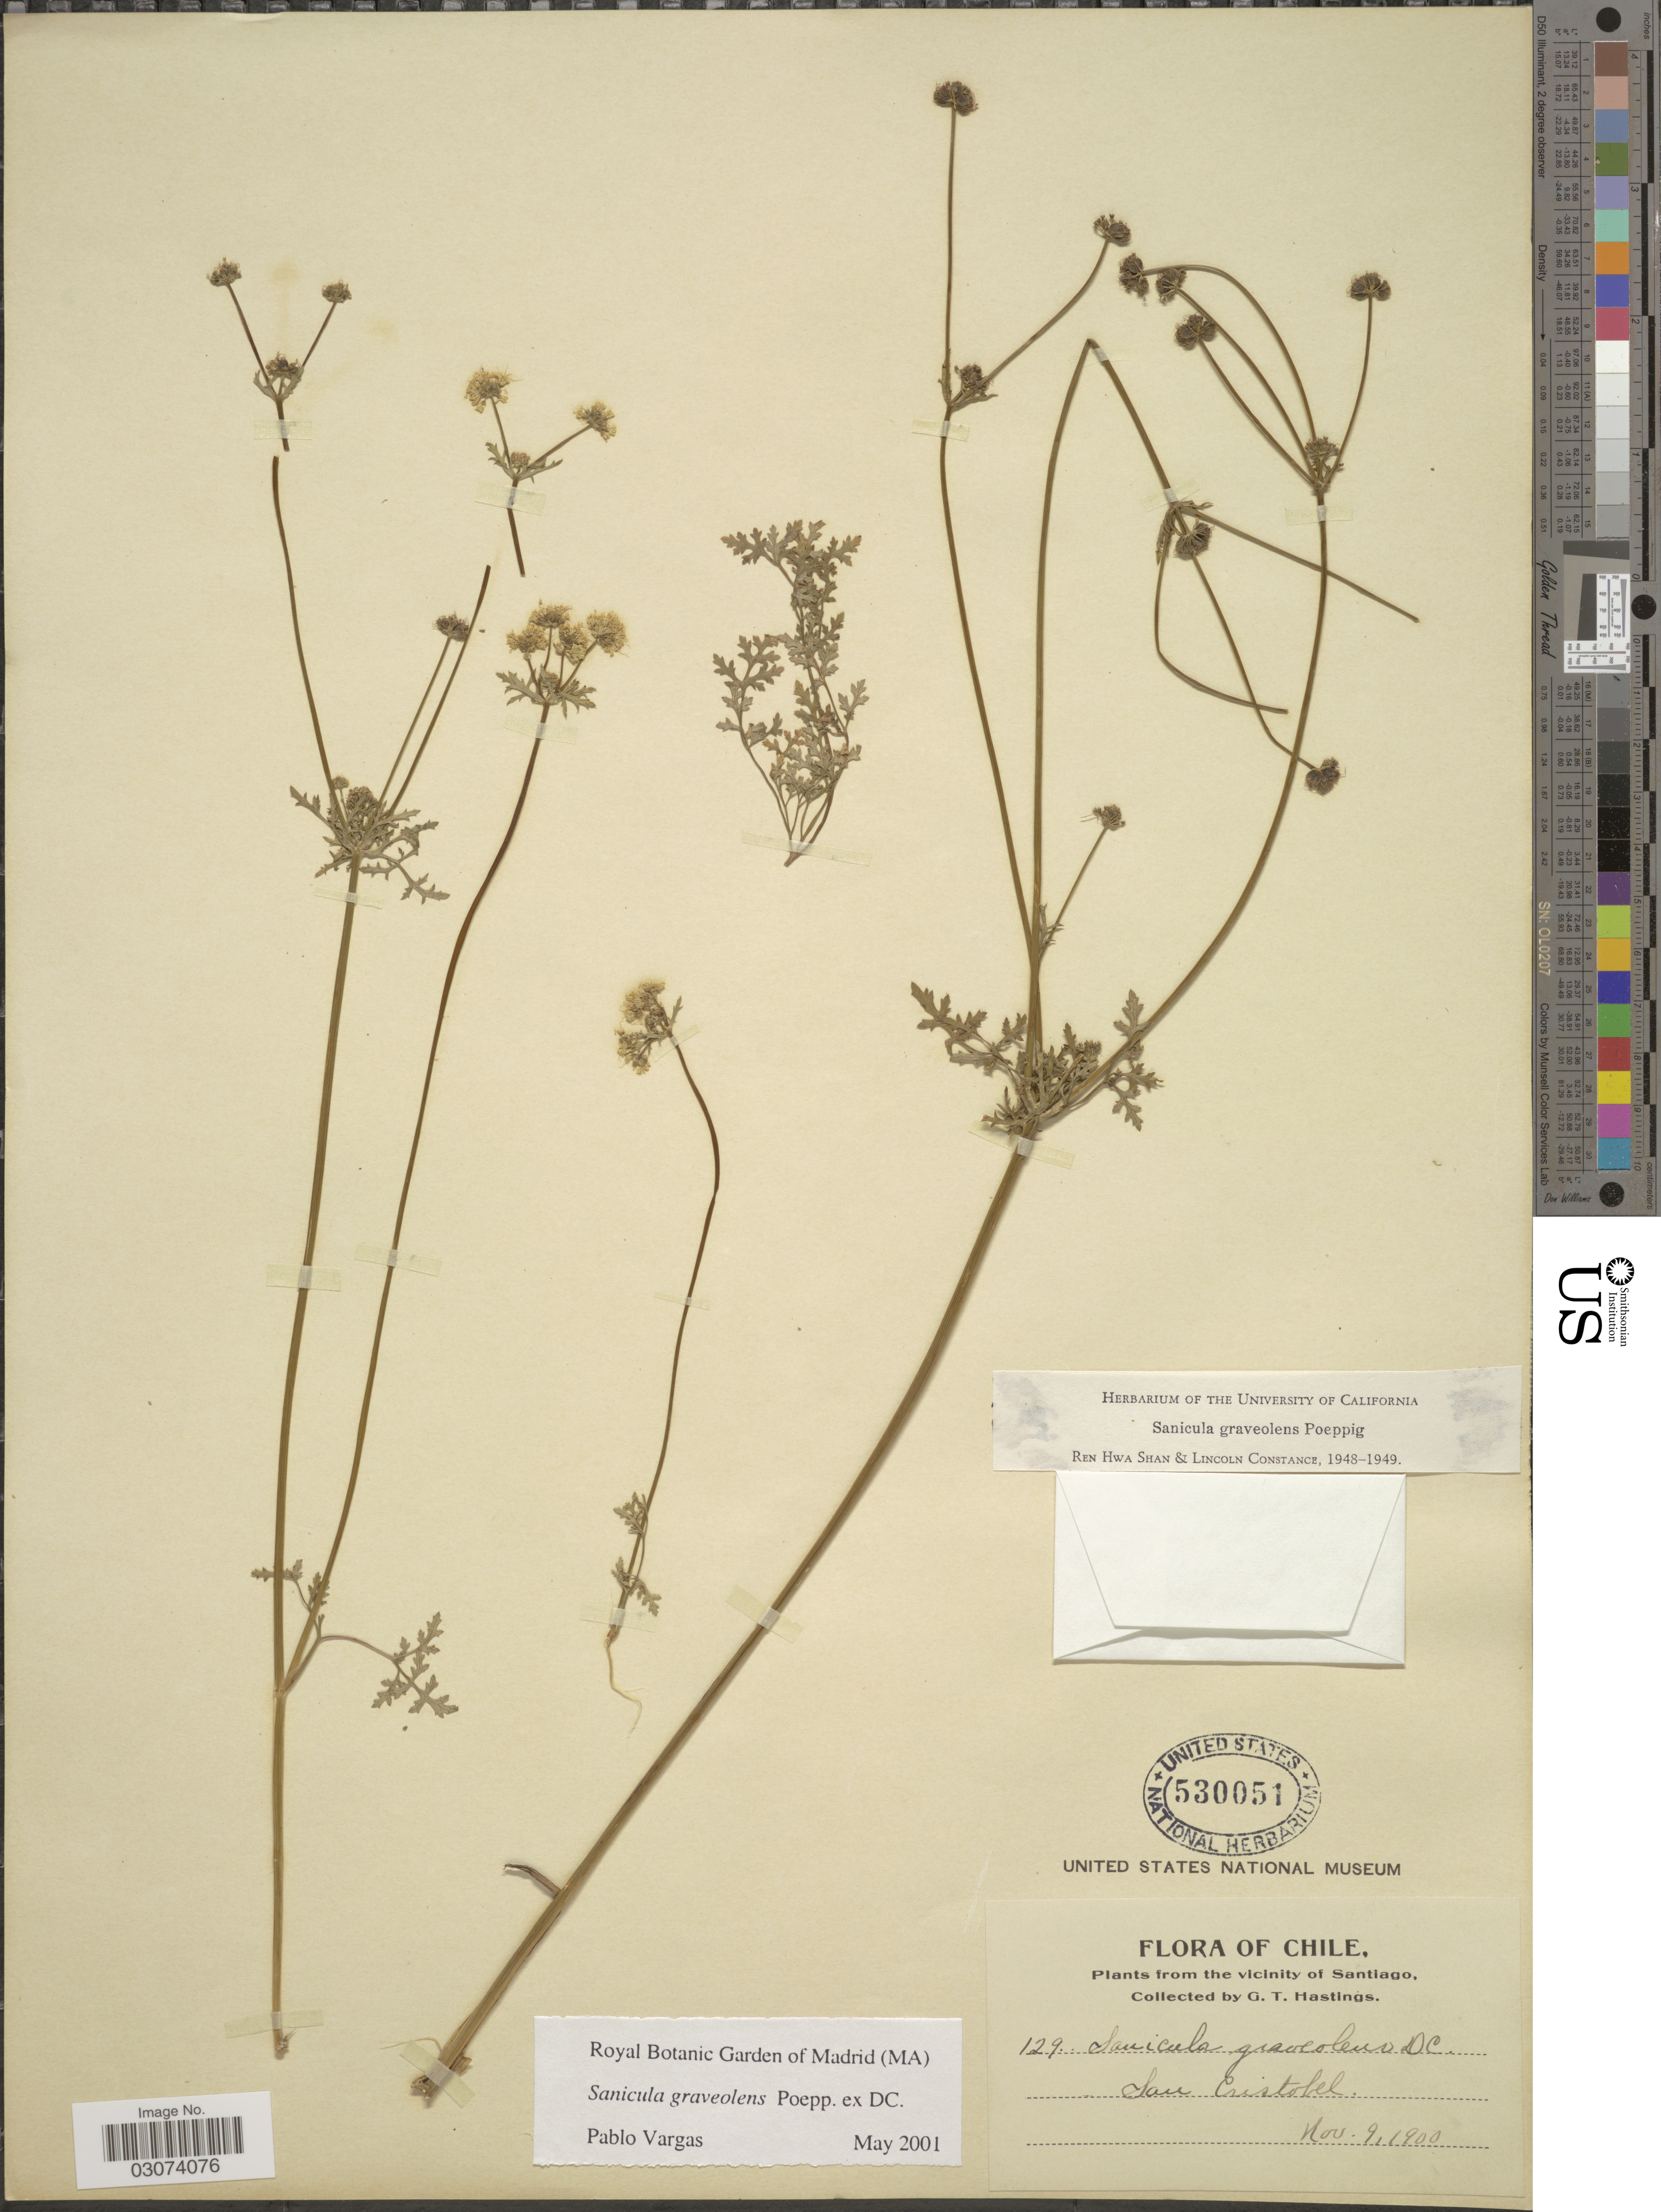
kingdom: Plantae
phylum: Tracheophyta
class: Magnoliopsida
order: Apiales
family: Apiaceae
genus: Sanicula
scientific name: Sanicula graveolens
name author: Poepp. ex DC.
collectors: G. Hastings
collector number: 129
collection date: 1900-11-09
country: Chile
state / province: Región Metropolitana (RM)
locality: From the vicinity of Santiago. San Cristobel.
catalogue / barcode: US 530051